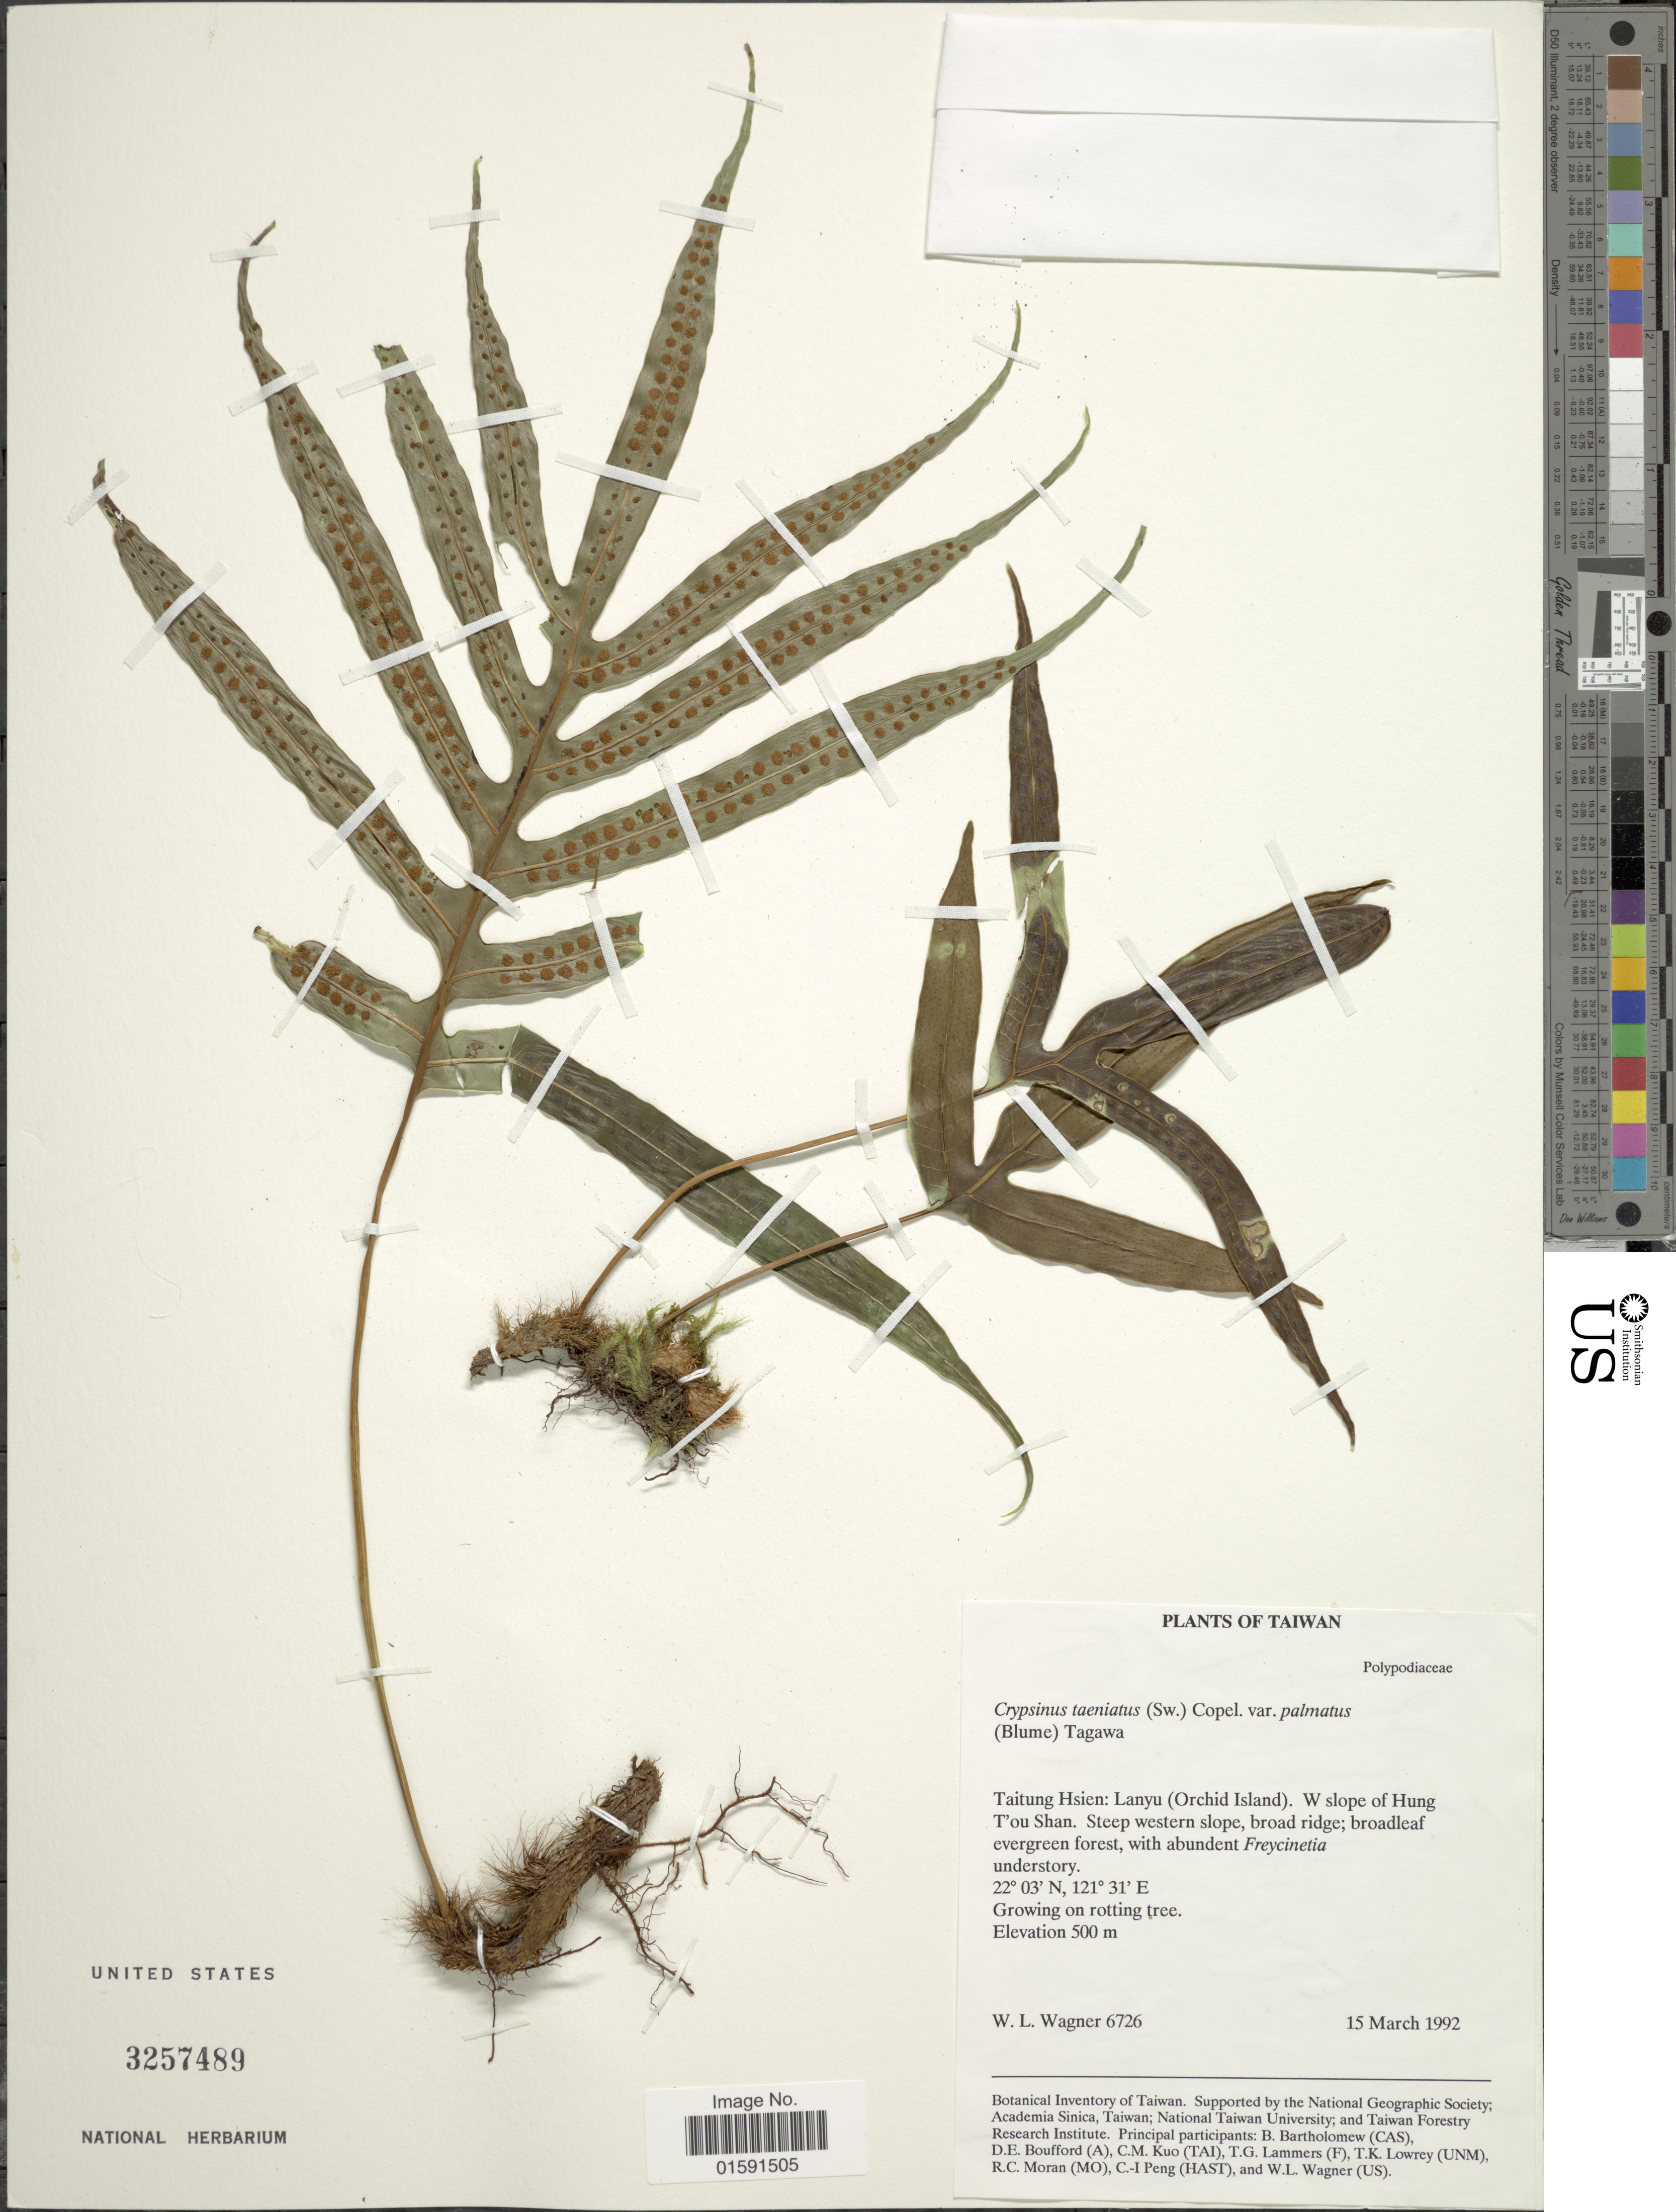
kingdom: Plantae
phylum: Tracheophyta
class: Polypodiopsida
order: Polypodiales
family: Polypodiaceae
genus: Selliguea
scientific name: Selliguea taeniata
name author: Parris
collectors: W. L. Wagner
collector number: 6726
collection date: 1992-03-15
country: Taiwan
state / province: Taitung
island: Lanyu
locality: Taitung Hsien: Lanyu (Orchid Island). W slope of Hung T'ou Shan. Steep western slope, broad ridge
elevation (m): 500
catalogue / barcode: US 3257489